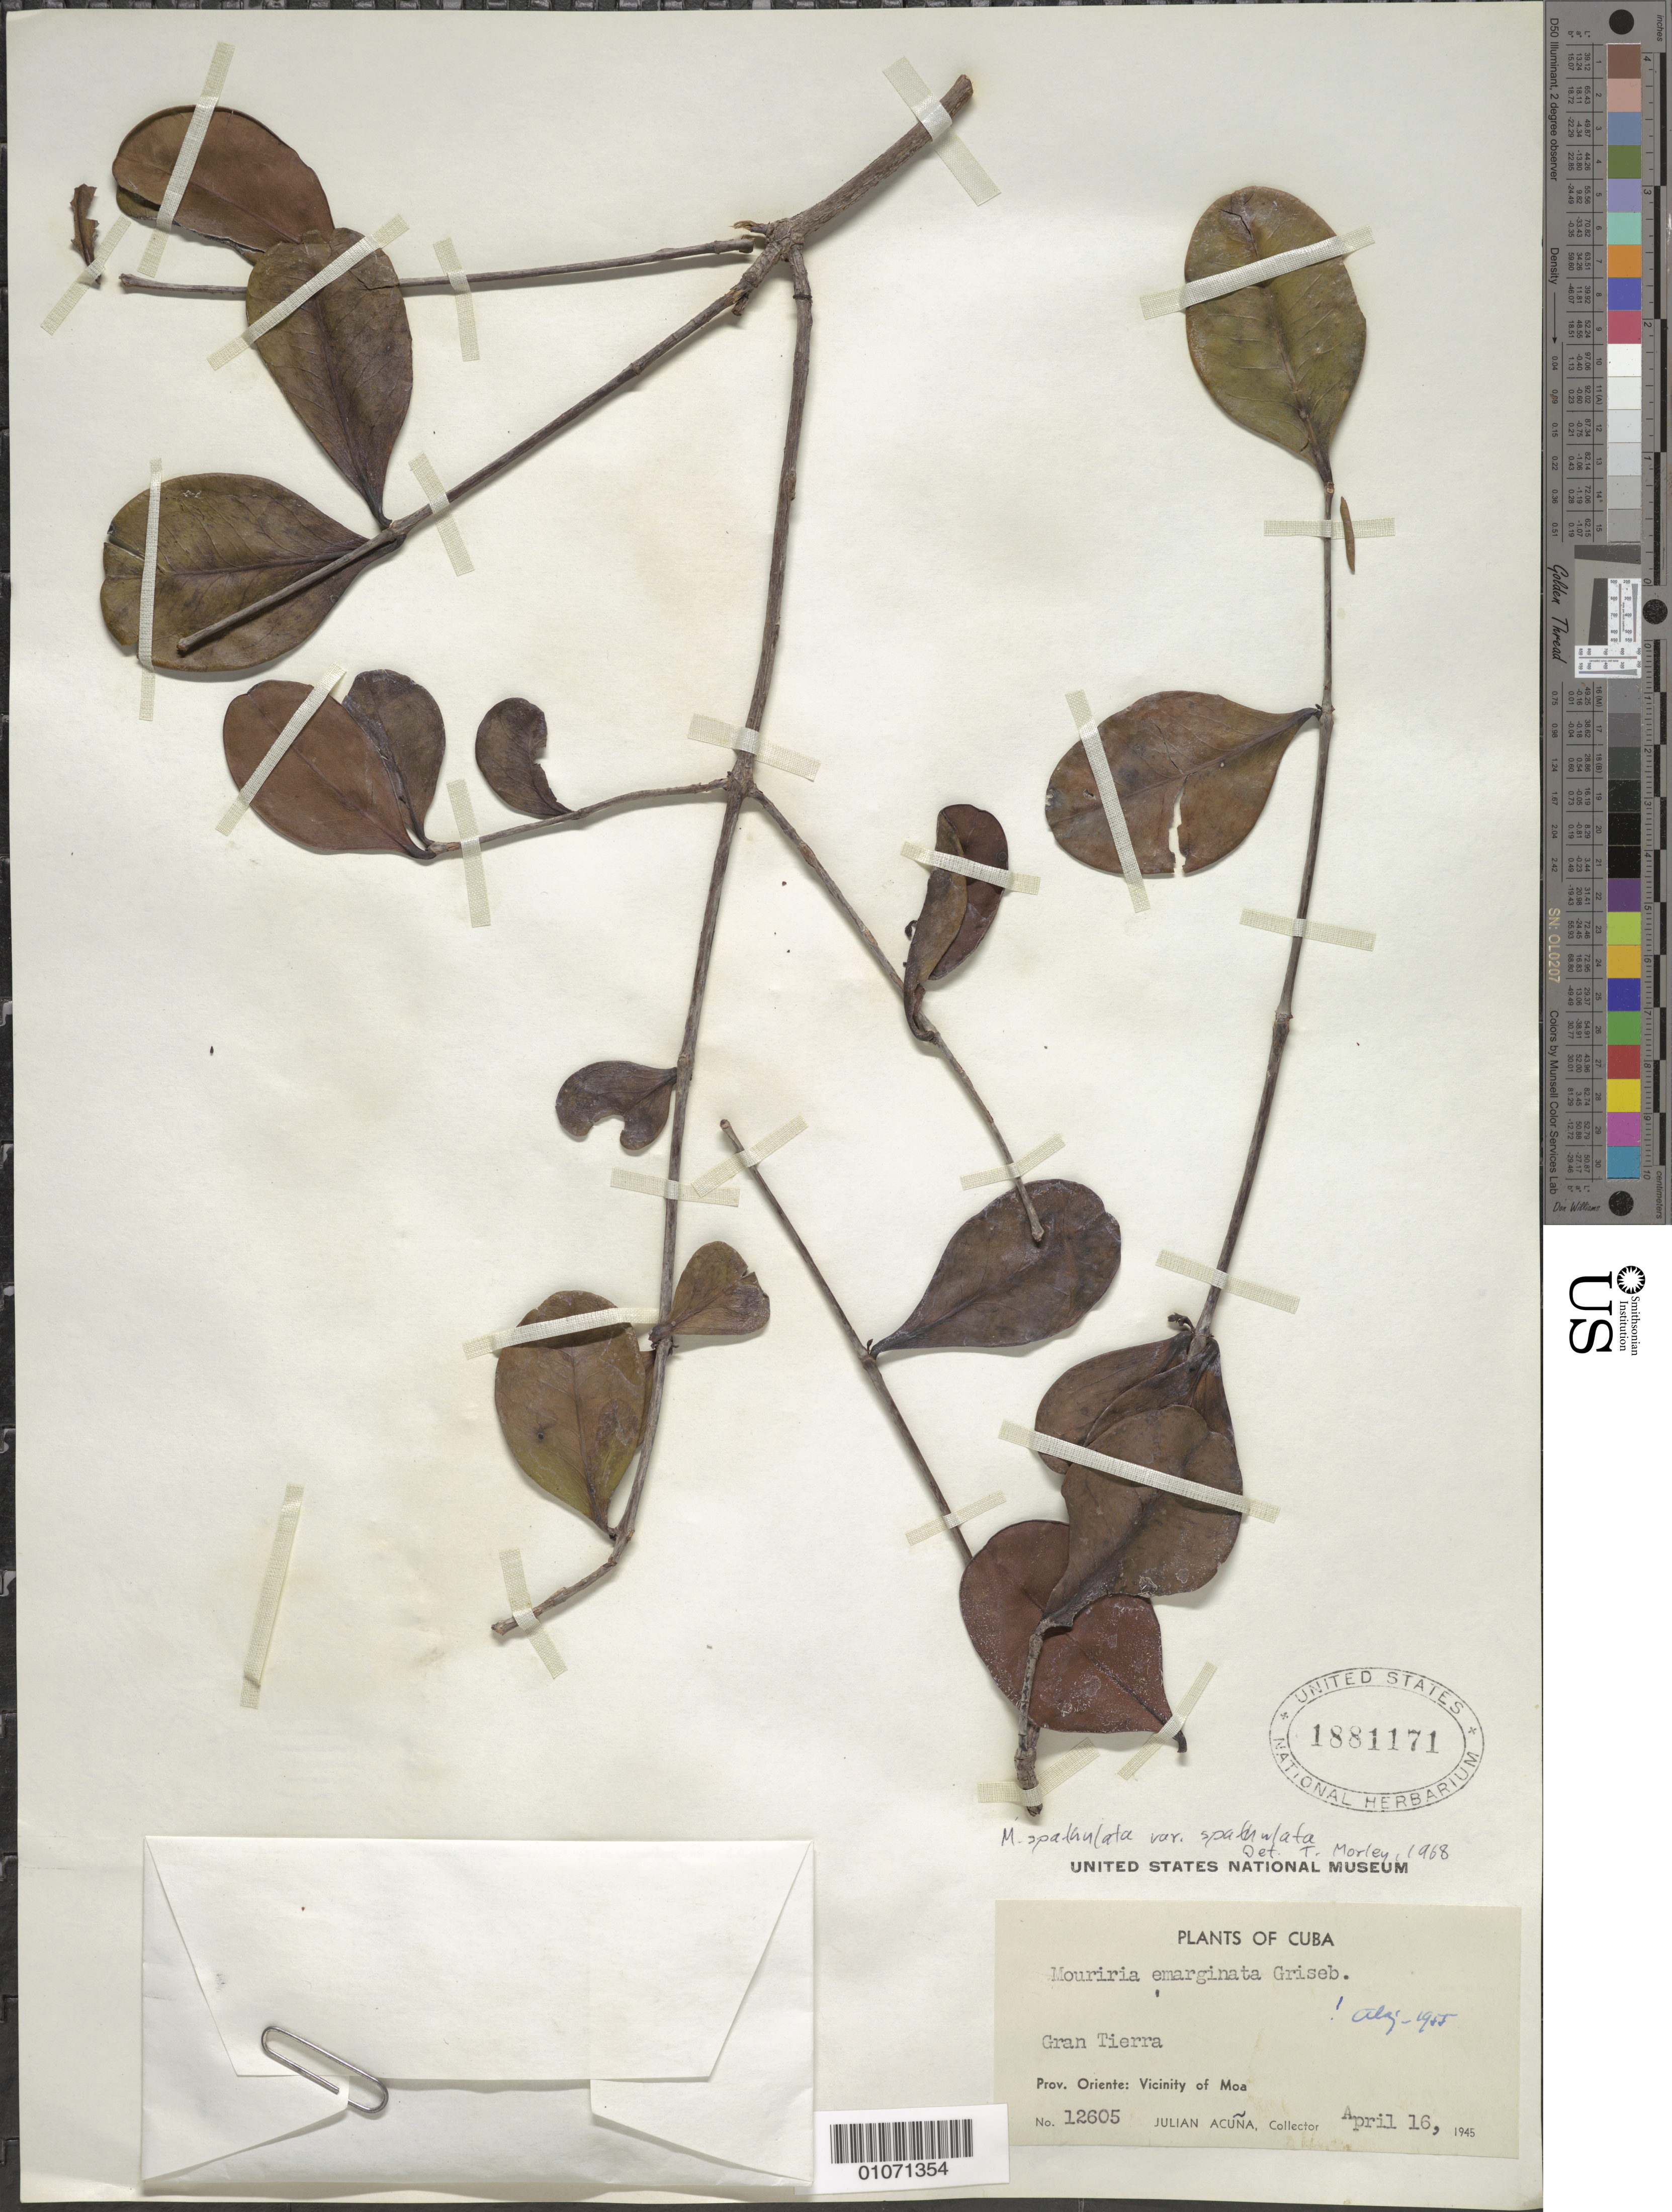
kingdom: Plantae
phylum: Tracheophyta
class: Magnoliopsida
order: Myrtales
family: Melastomataceae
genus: Mouriri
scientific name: Mouriri spathulata var. spathulata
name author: Griseb.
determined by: Morley, T.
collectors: J. Acuña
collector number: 12605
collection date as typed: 16 Apr 1945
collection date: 1945-04-18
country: Cuba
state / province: Holguín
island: Cuba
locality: Moa vicinity, Gran Tierra [Oriente]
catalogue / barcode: US 1881171